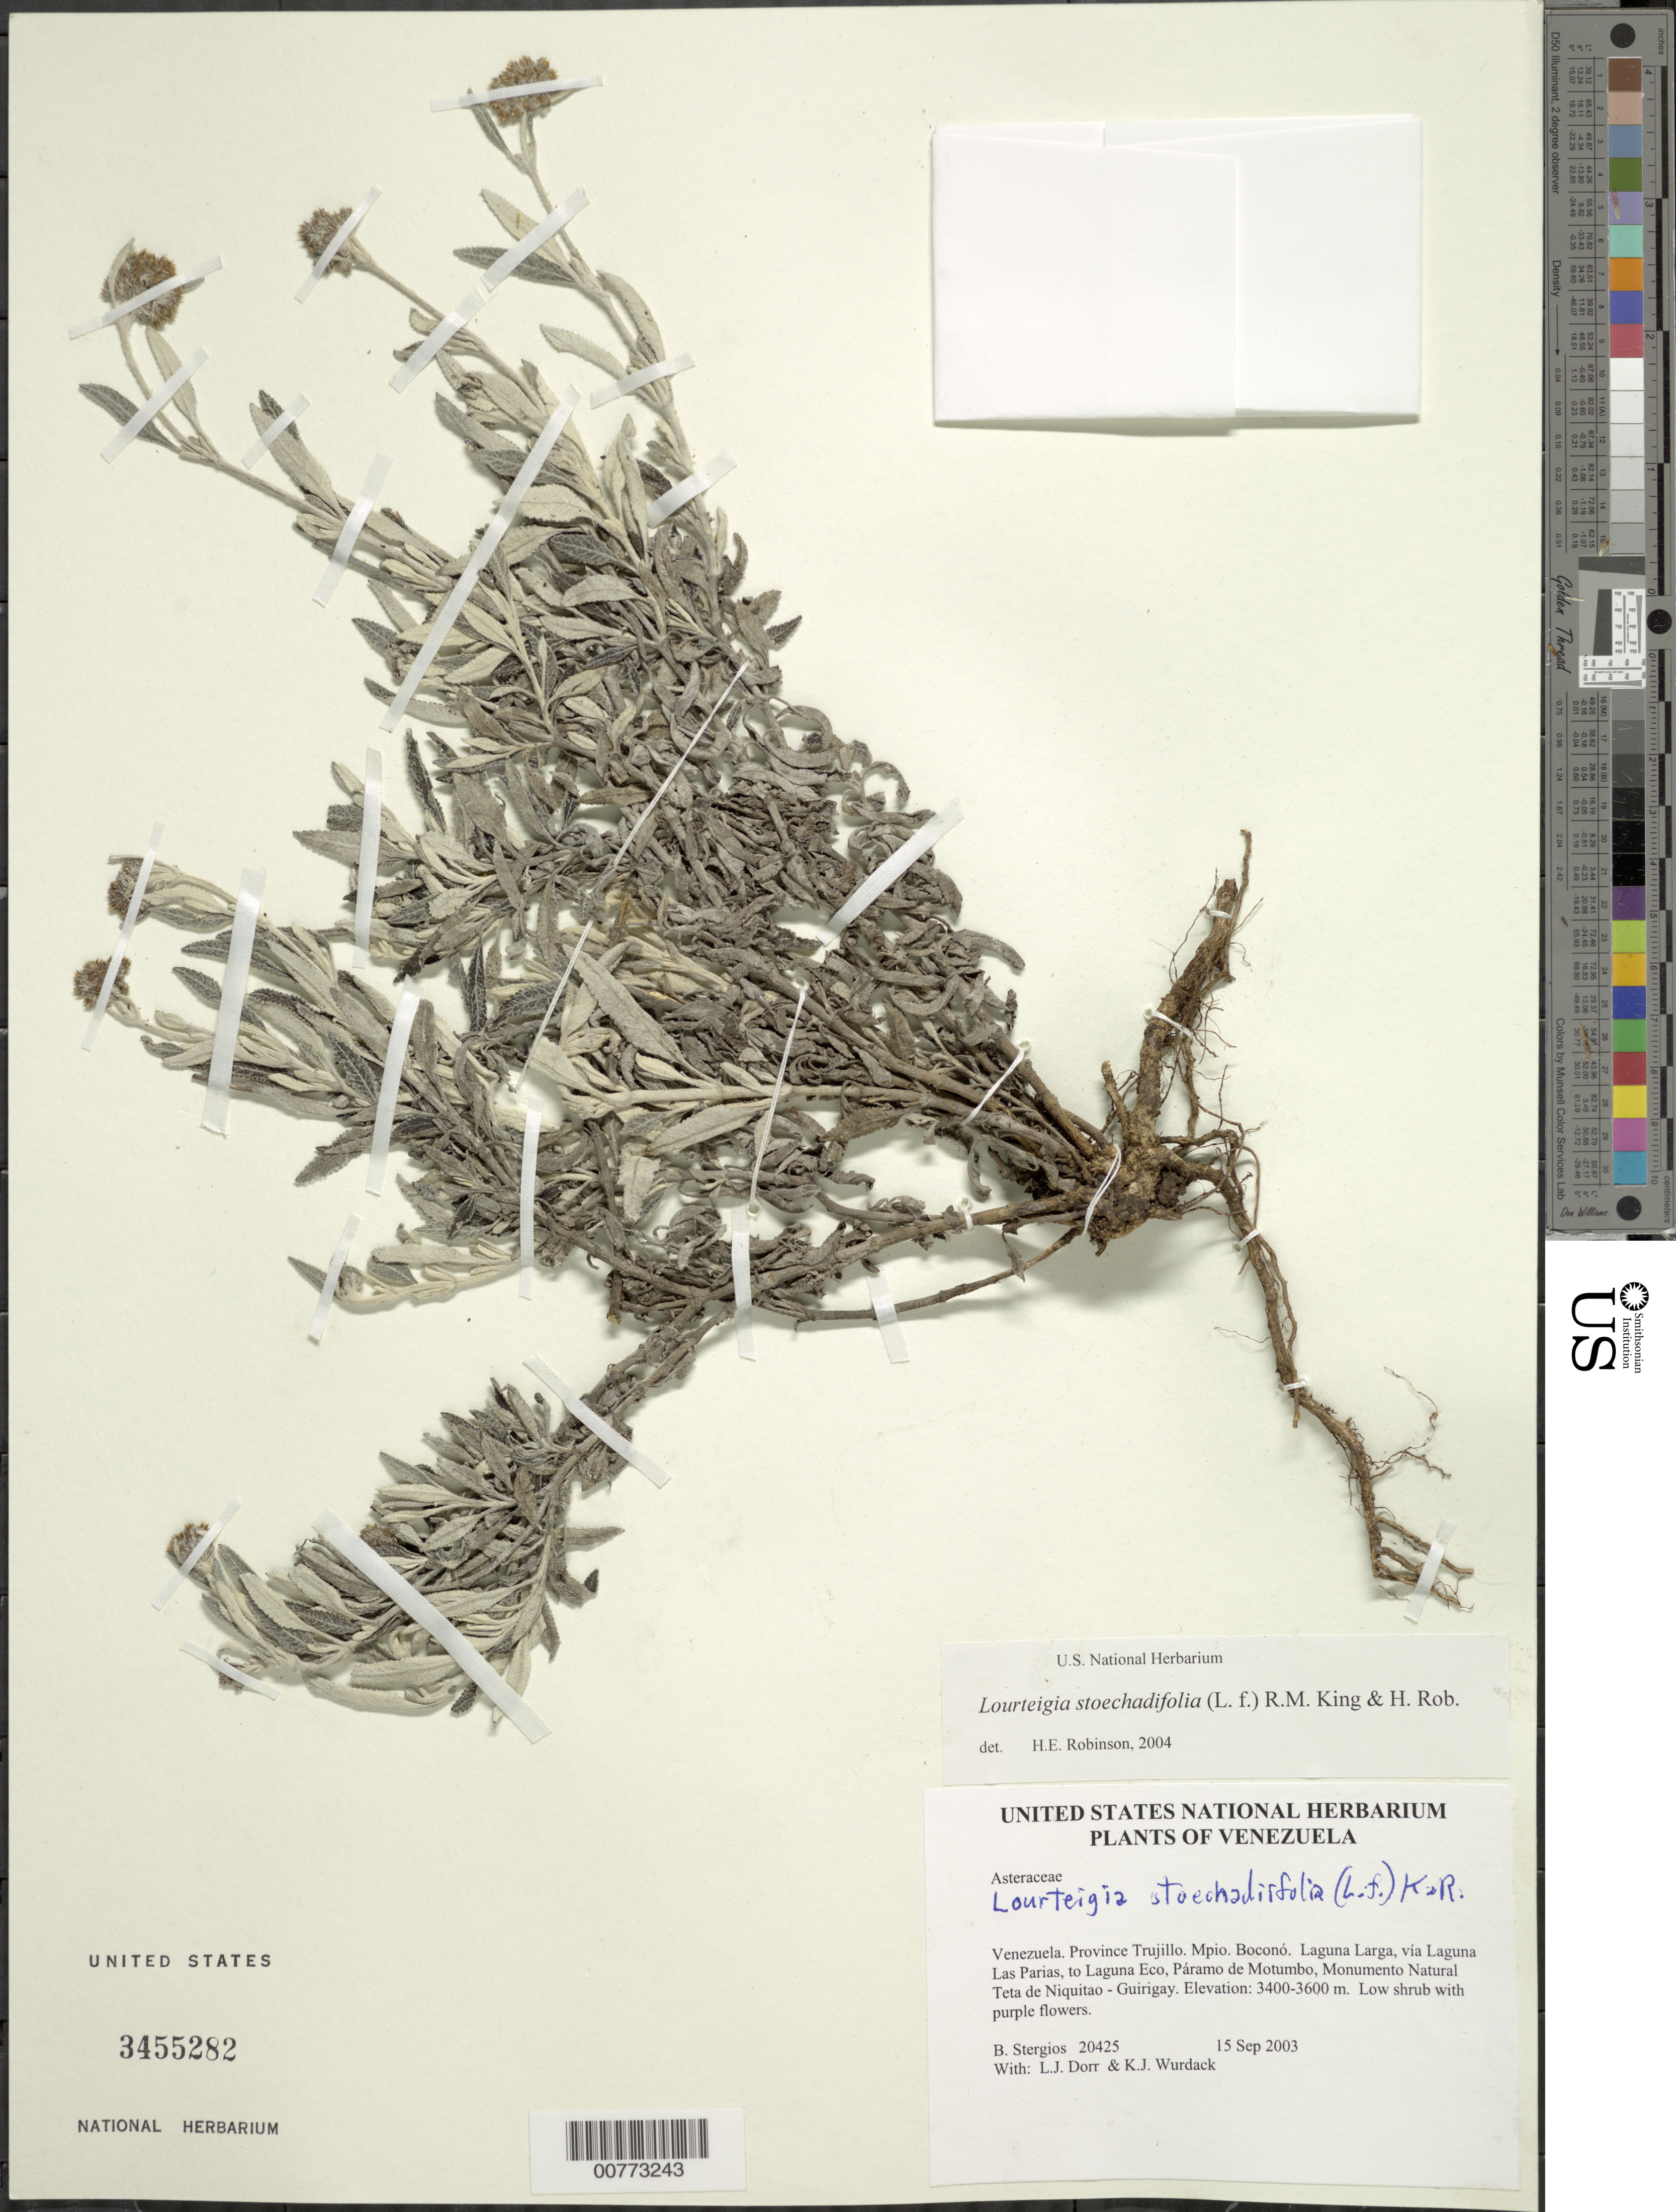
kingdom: Plantae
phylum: Tracheophyta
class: Magnoliopsida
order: Asterales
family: Asteraceae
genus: Lourteigia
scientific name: Lourteigia stoechadifolia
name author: (L. f.) R.M. King & H. Rob.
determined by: Robinson, Harold E., (US)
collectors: B. G. Stergios, L. J. Dorr & K. Wurdack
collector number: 20425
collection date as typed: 15 Sep 2003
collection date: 2003-09-15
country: Venezuela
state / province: Trujillo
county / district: Boconó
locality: Laguna Larga, vía Laguna Las Parias, to Laguna Eco, Páramo de Motumbo, Monumento Natural Teta de Niquitao - Guirigay.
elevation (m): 3400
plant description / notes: MO, NY, PORT, TEX, US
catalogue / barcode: US 3455282